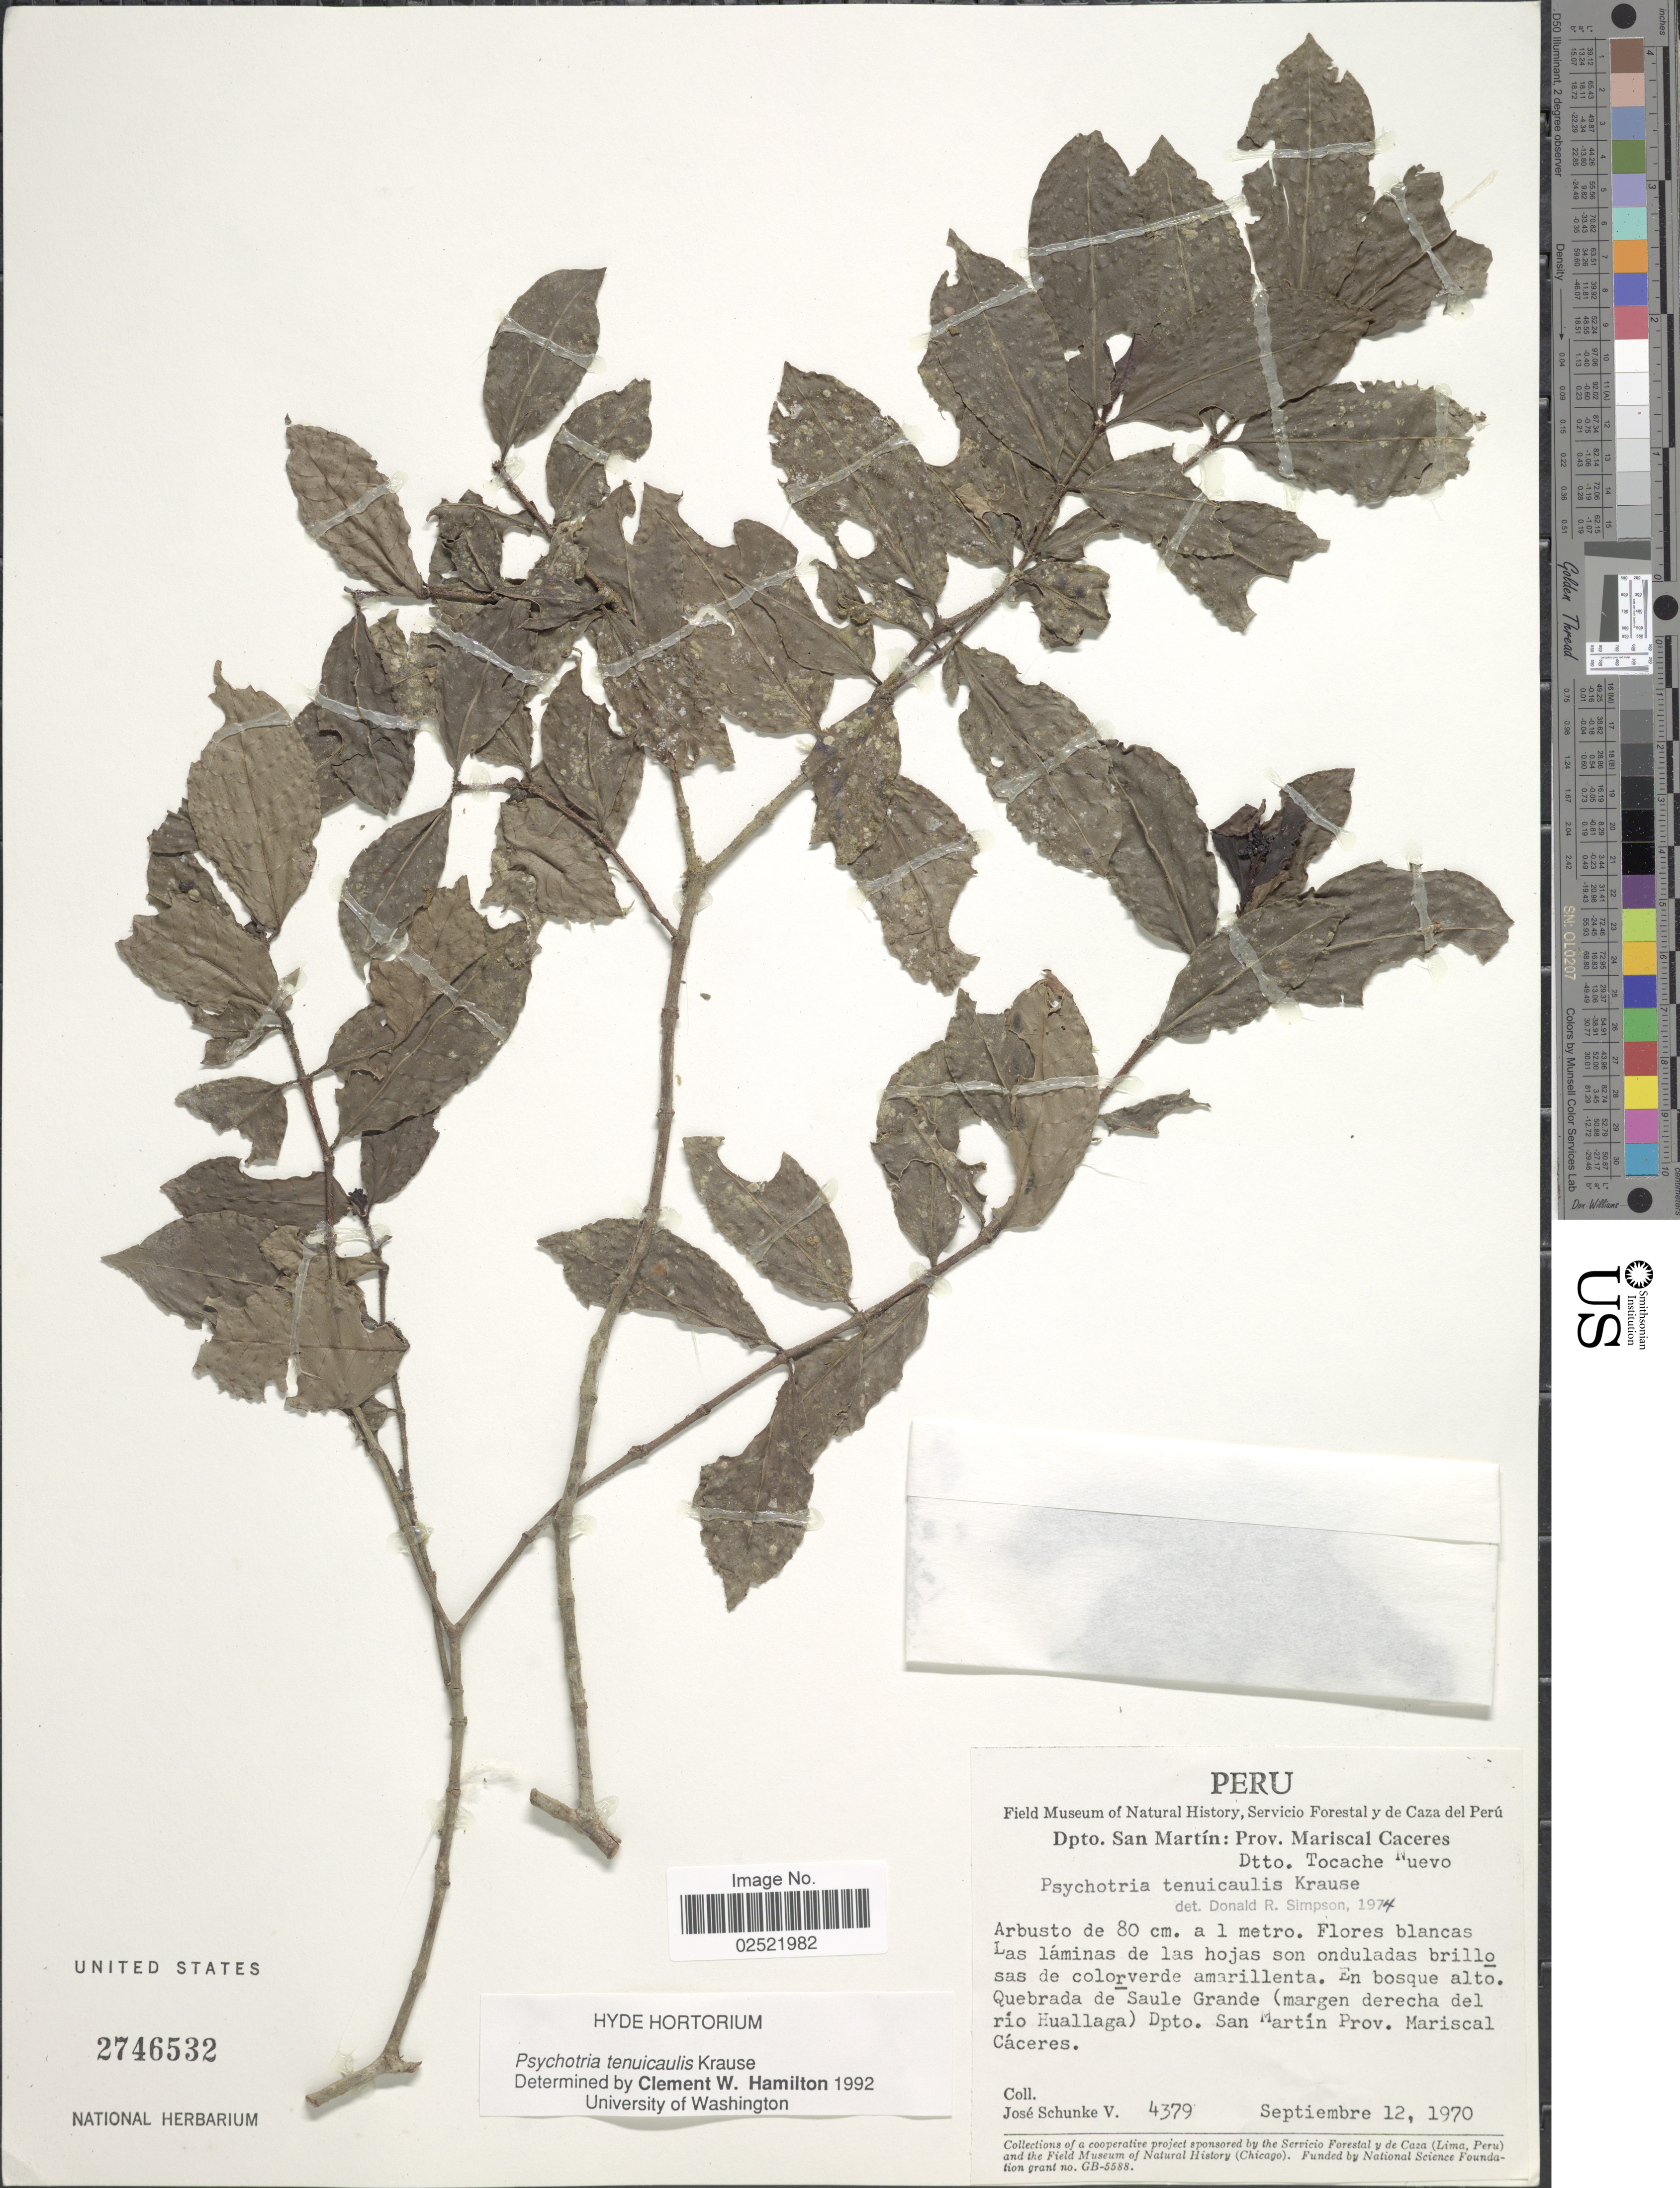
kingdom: Plantae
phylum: Tracheophyta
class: Magnoliopsida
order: Gentianales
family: Rubiaceae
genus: Psychotria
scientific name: Psychotria tenuicaulis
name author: K. Krause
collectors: J. Schunke Vigo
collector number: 4379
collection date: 1970-09-12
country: Peru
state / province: San Martín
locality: Prov. Mariscal Caceres. Dtto. Tocache Nuevo. Quebrada de Saule Grande (margen derecha del rio Huallaga) Dpto. San Martin Prov. Mariscal Caceres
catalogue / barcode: US 2746532